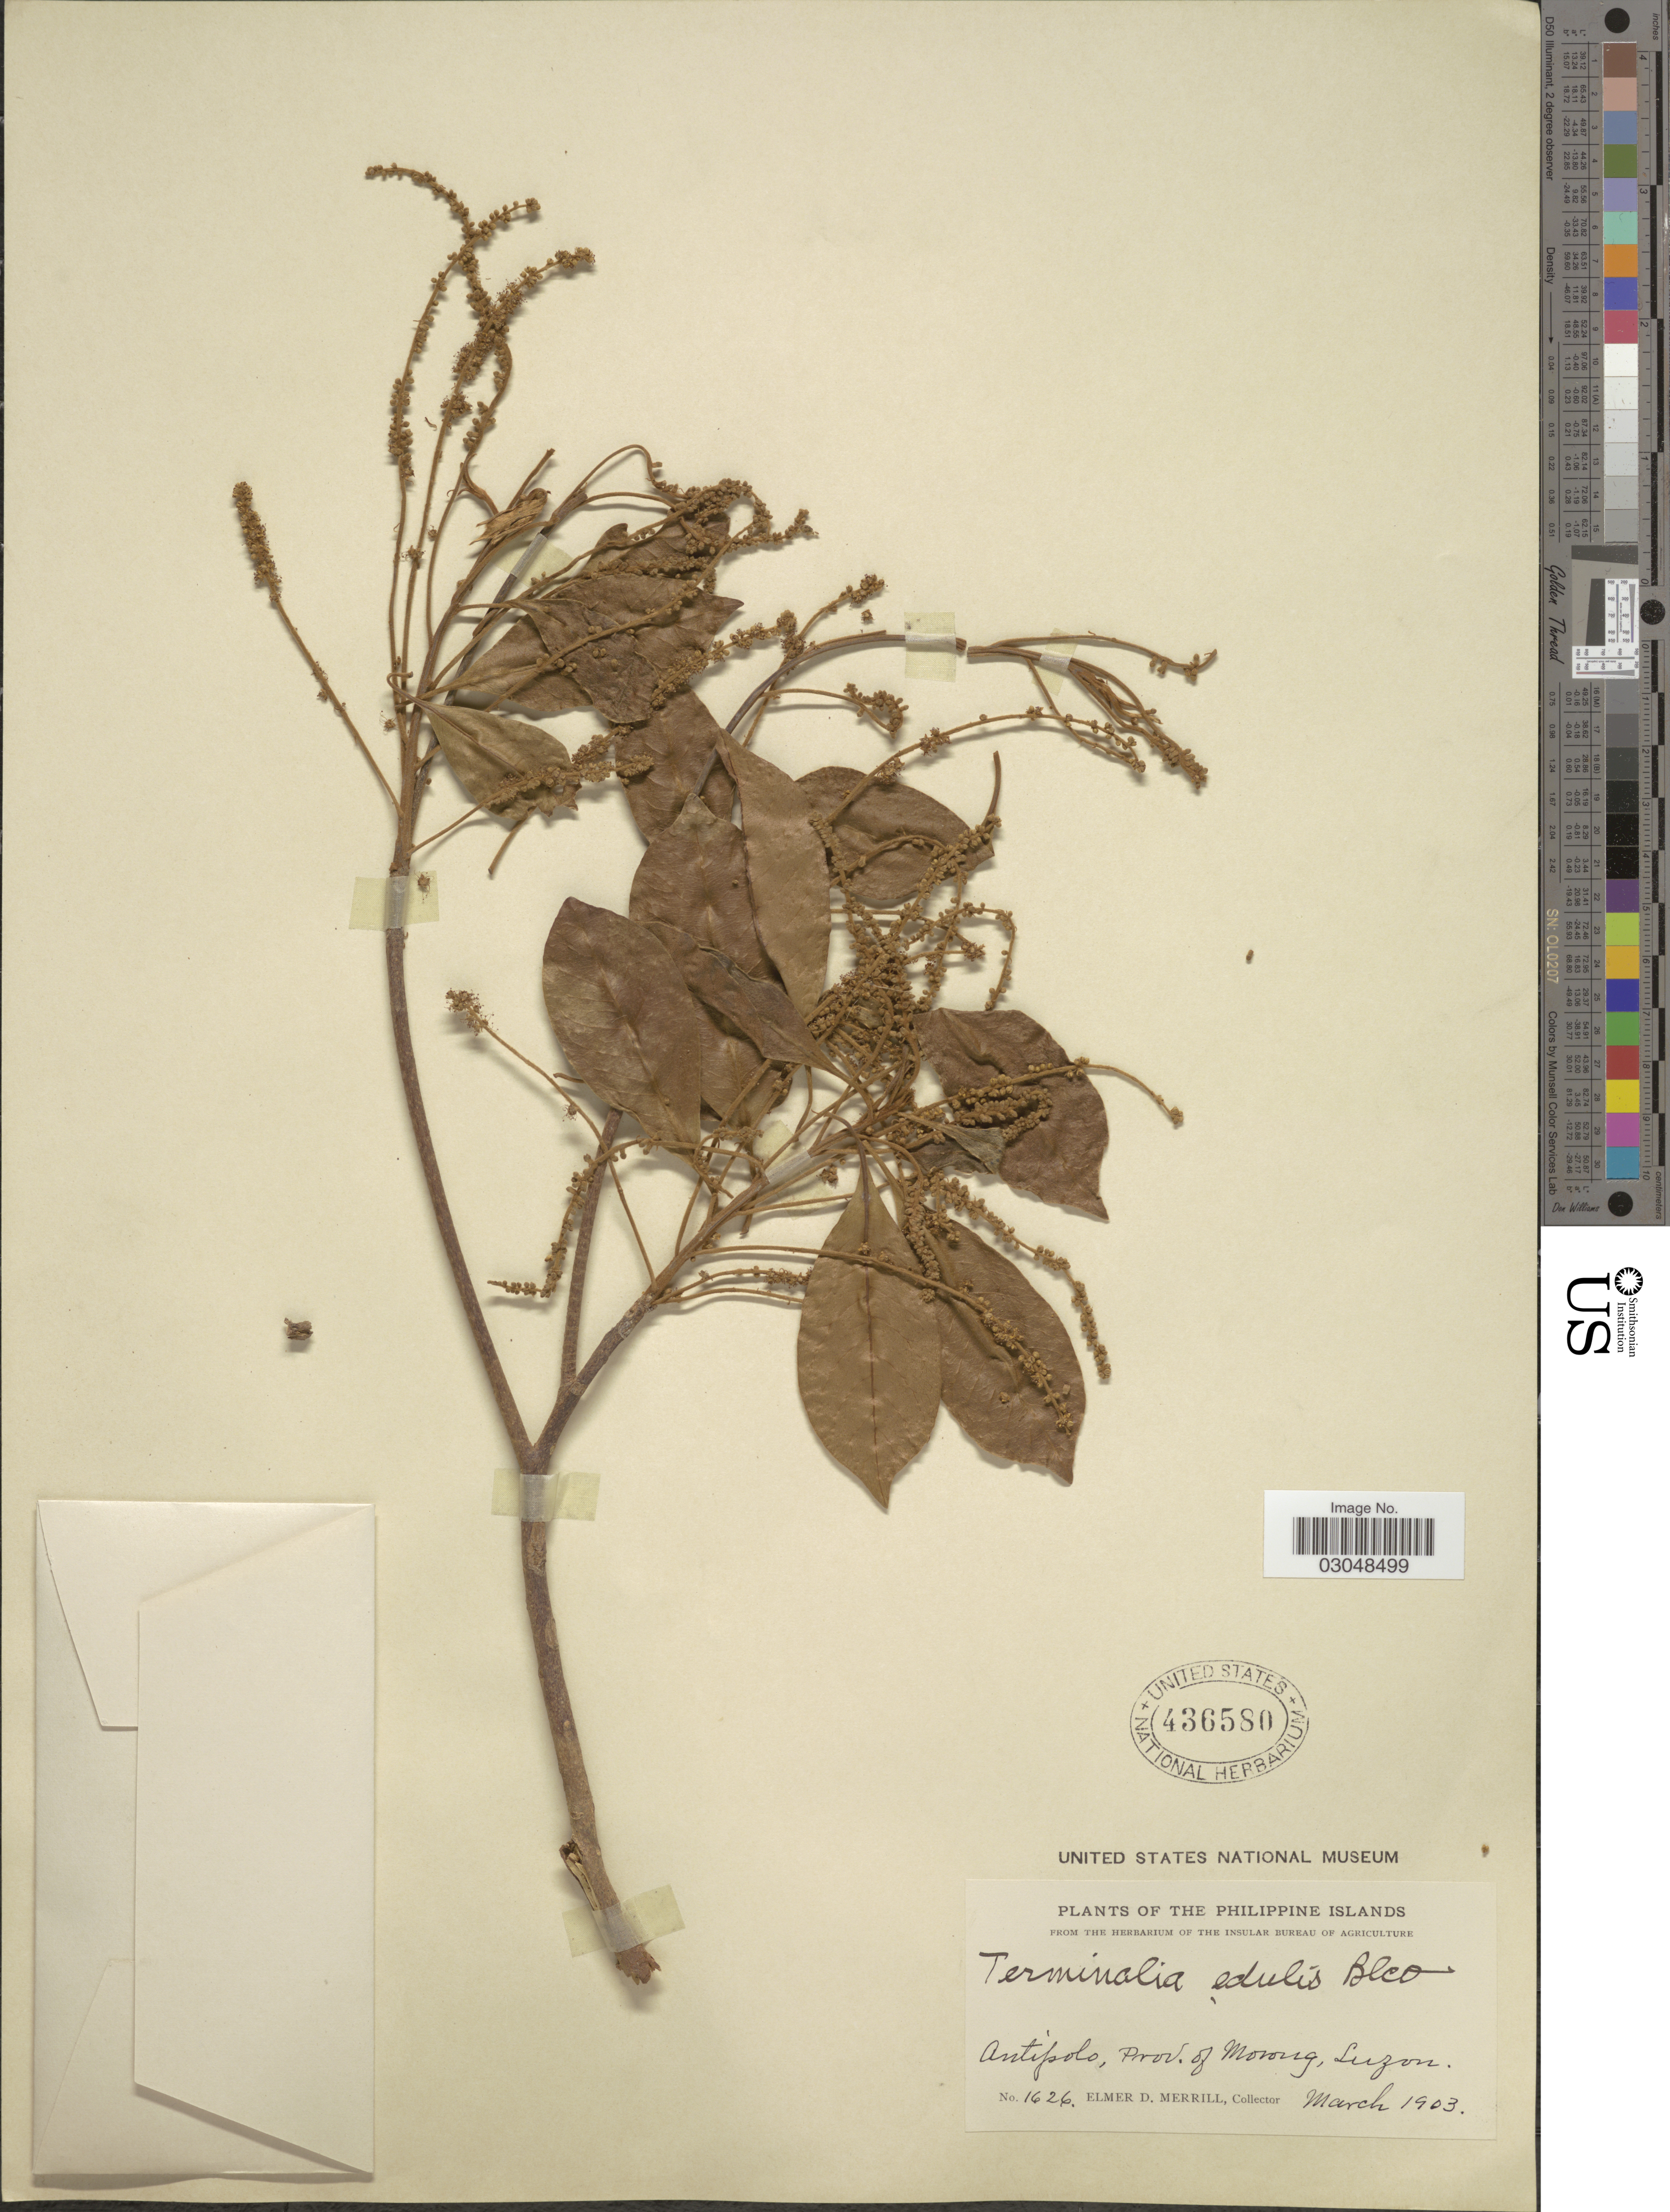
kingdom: Plantae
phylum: Tracheophyta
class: Magnoliopsida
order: Myrtales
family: Combretaceae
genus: Terminalia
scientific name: Terminalia microcarpa subsp. microcarpa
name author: Decne.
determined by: (US) Smithsonian Institution - National Museum of Natural History - Department of Botany (UNITED STATES)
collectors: E. D. Merrill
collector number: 1626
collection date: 1903-03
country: Philippines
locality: The Philippine Islands, Antipolo, Prov. of Morong, Luzon.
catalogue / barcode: US 436580